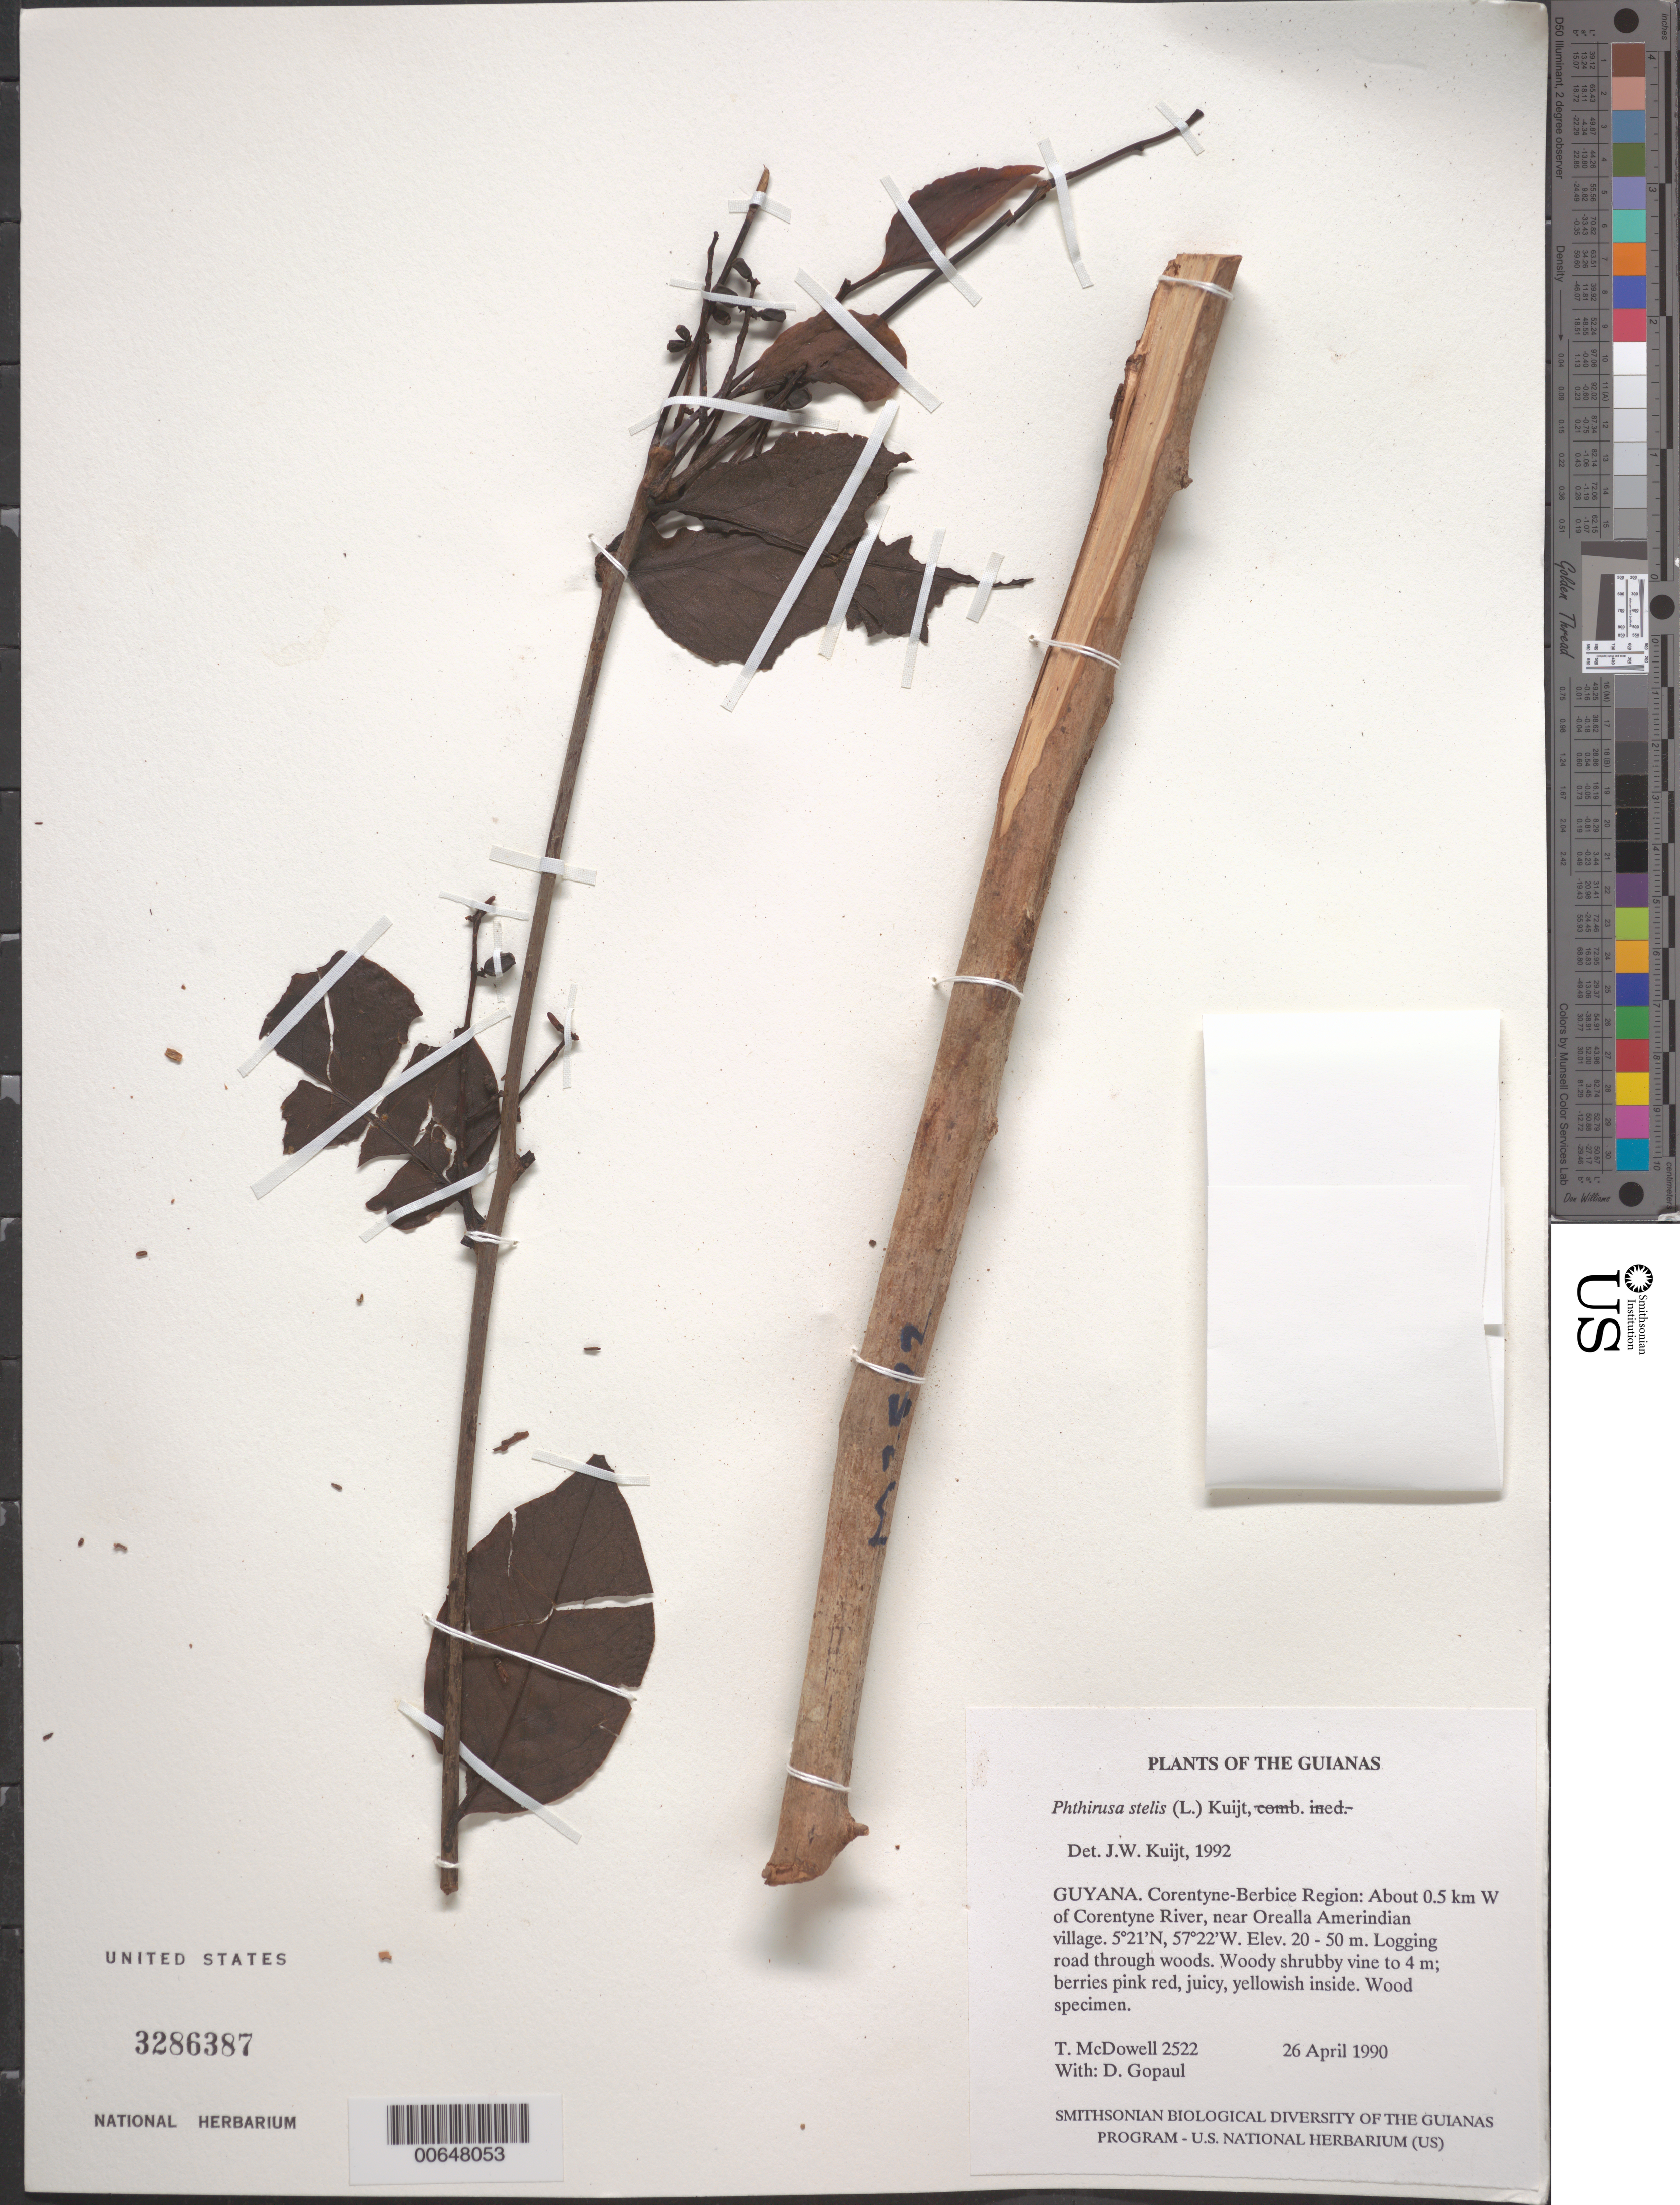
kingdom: Plantae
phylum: Tracheophyta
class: Magnoliopsida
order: Santalales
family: Loranthaceae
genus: Phthirusa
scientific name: Phthirusa stelis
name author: (L.) Kuijt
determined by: Kuijt, Job, (CANADA)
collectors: T. McDowell & D. Gopaul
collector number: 2522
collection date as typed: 26 April 1990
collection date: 1990-04-26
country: Guyana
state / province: E. Berbice-Corentyne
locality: About 0.5 km W of Corentyne River, near Orealla Amerindian village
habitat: Logging road through woods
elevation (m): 20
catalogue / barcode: US 3286387